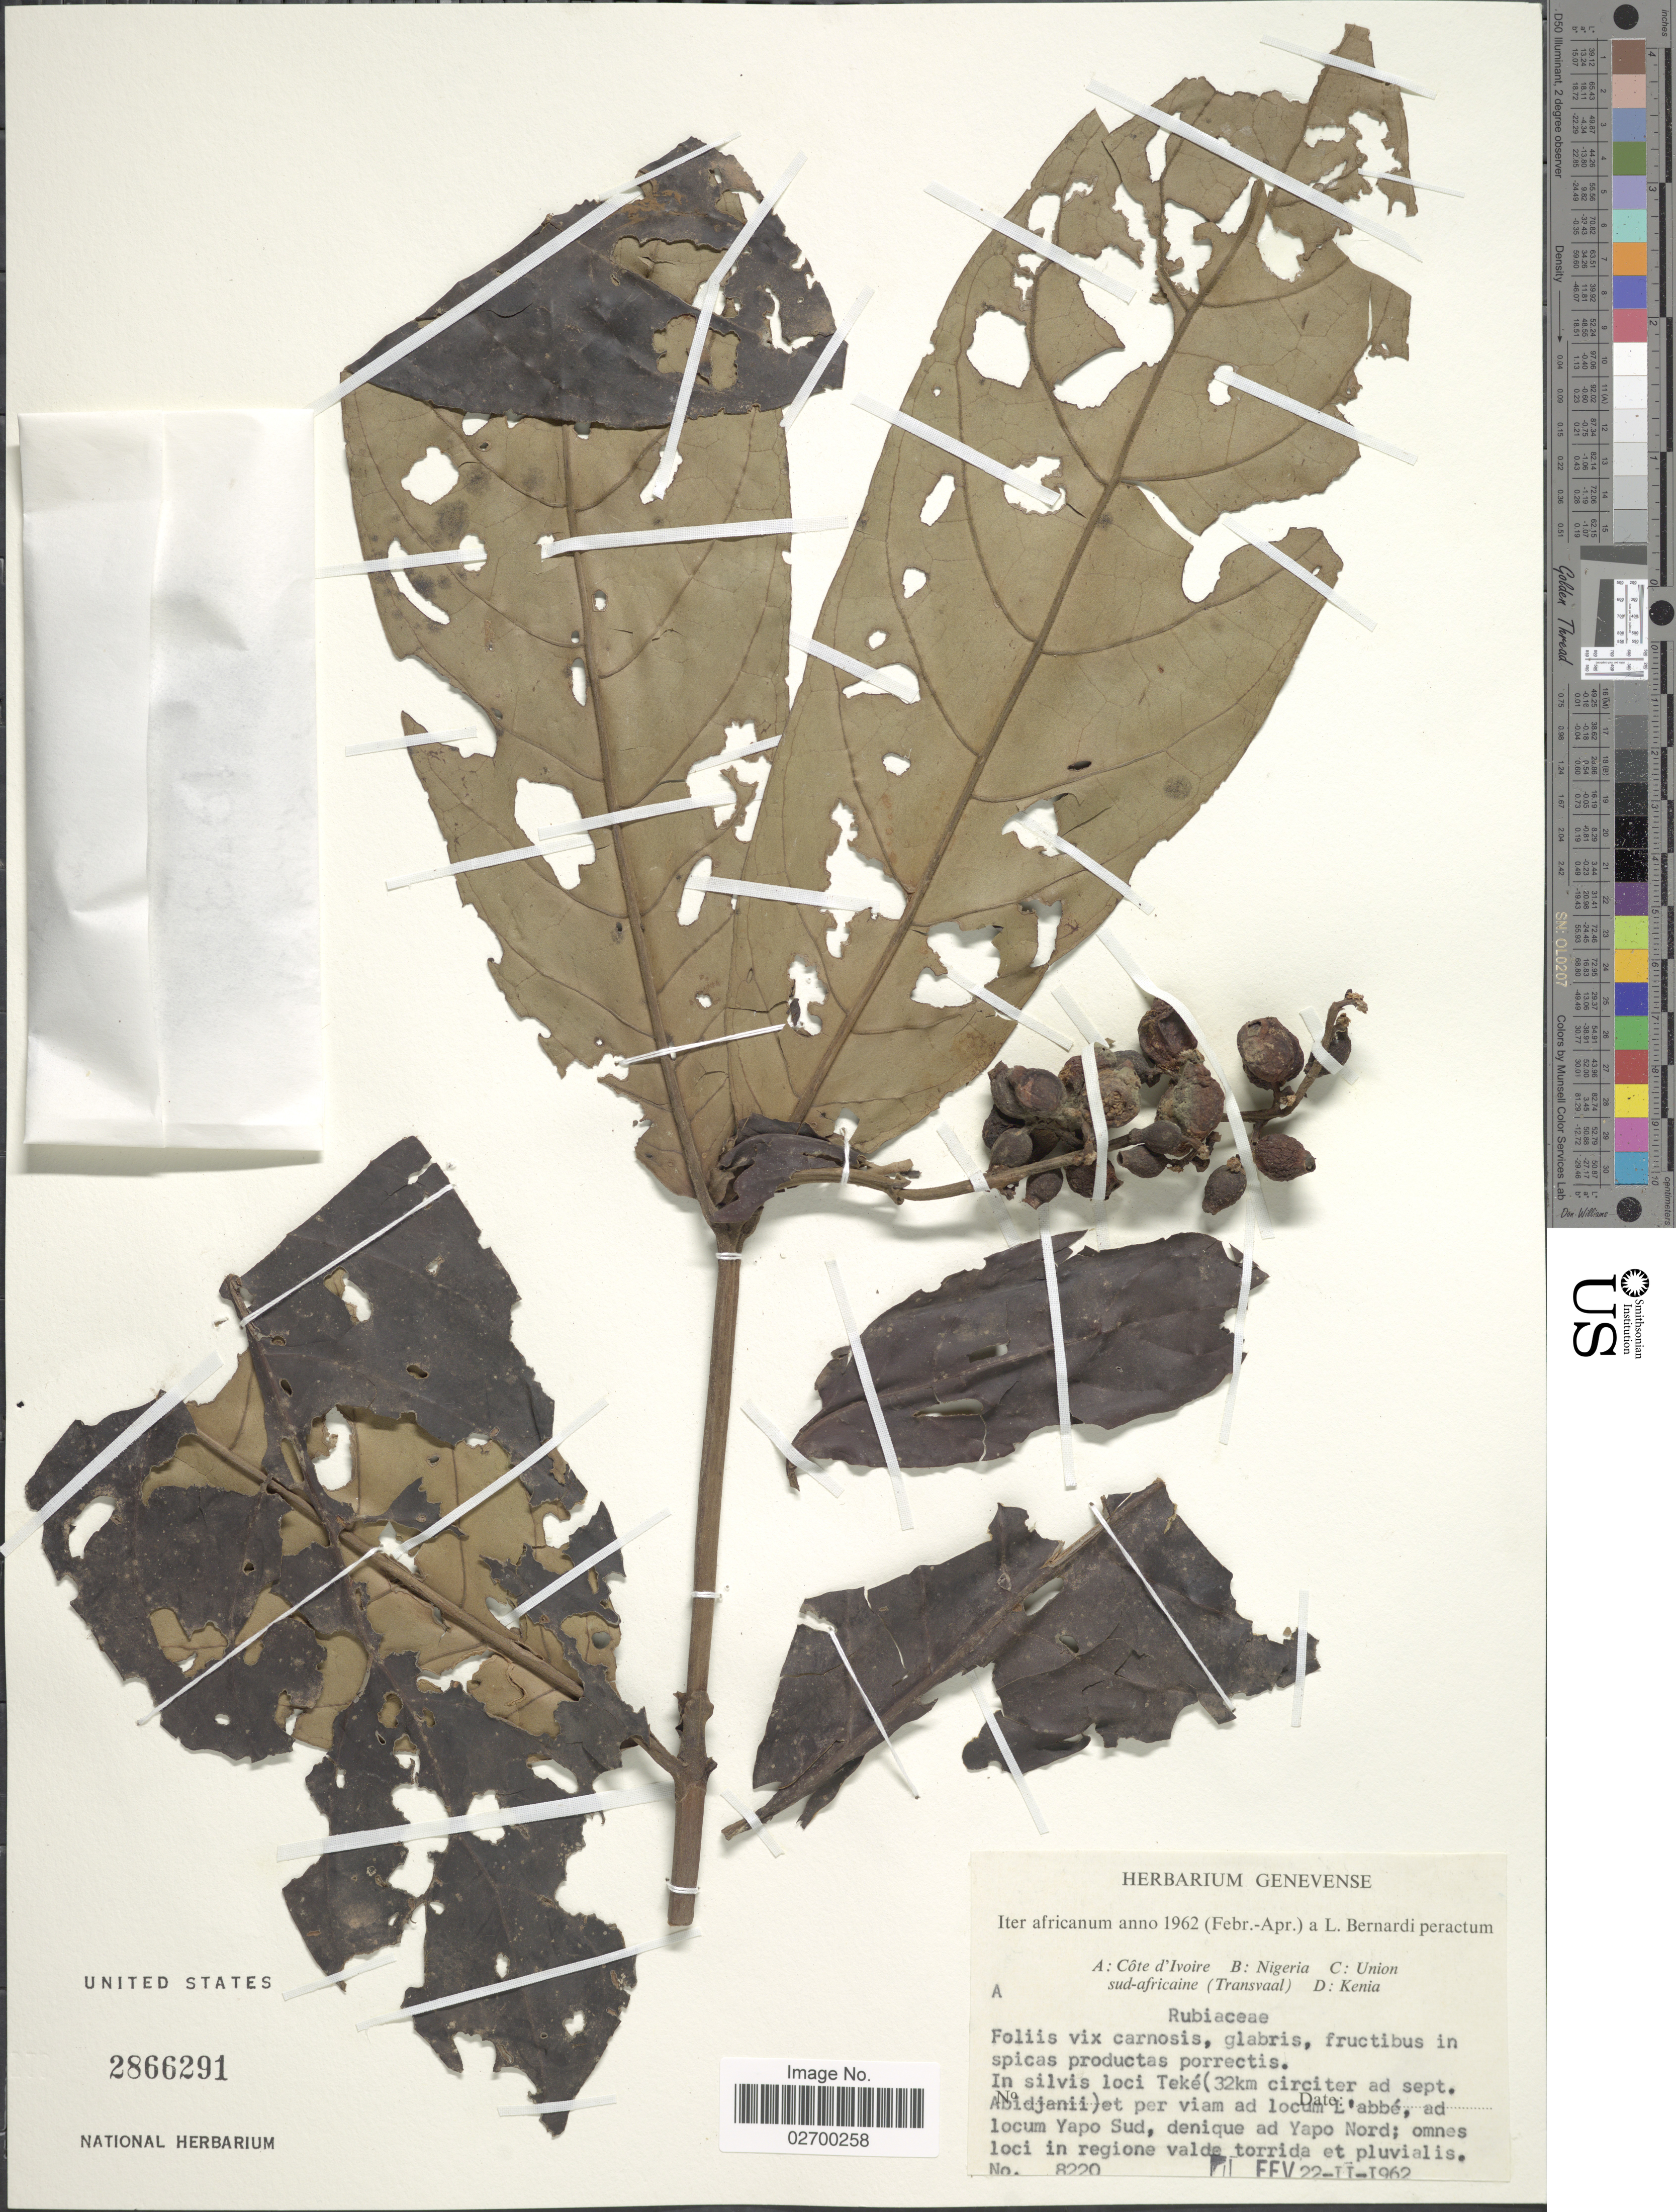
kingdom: Plantae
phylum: Tracheophyta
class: Magnoliopsida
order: Gentianales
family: Rubiaceae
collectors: L. Bernardi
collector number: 8220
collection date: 1962-02-22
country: Ivory Coast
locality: In silvis loci Teke (32km circiter ad sept. Abidjanii) et per viam ad locum L'abbe, ad locum Yapo Sud, denique ad Yapo Nord; omnes loci in regione valde torrida et pluvialis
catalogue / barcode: US 2866291